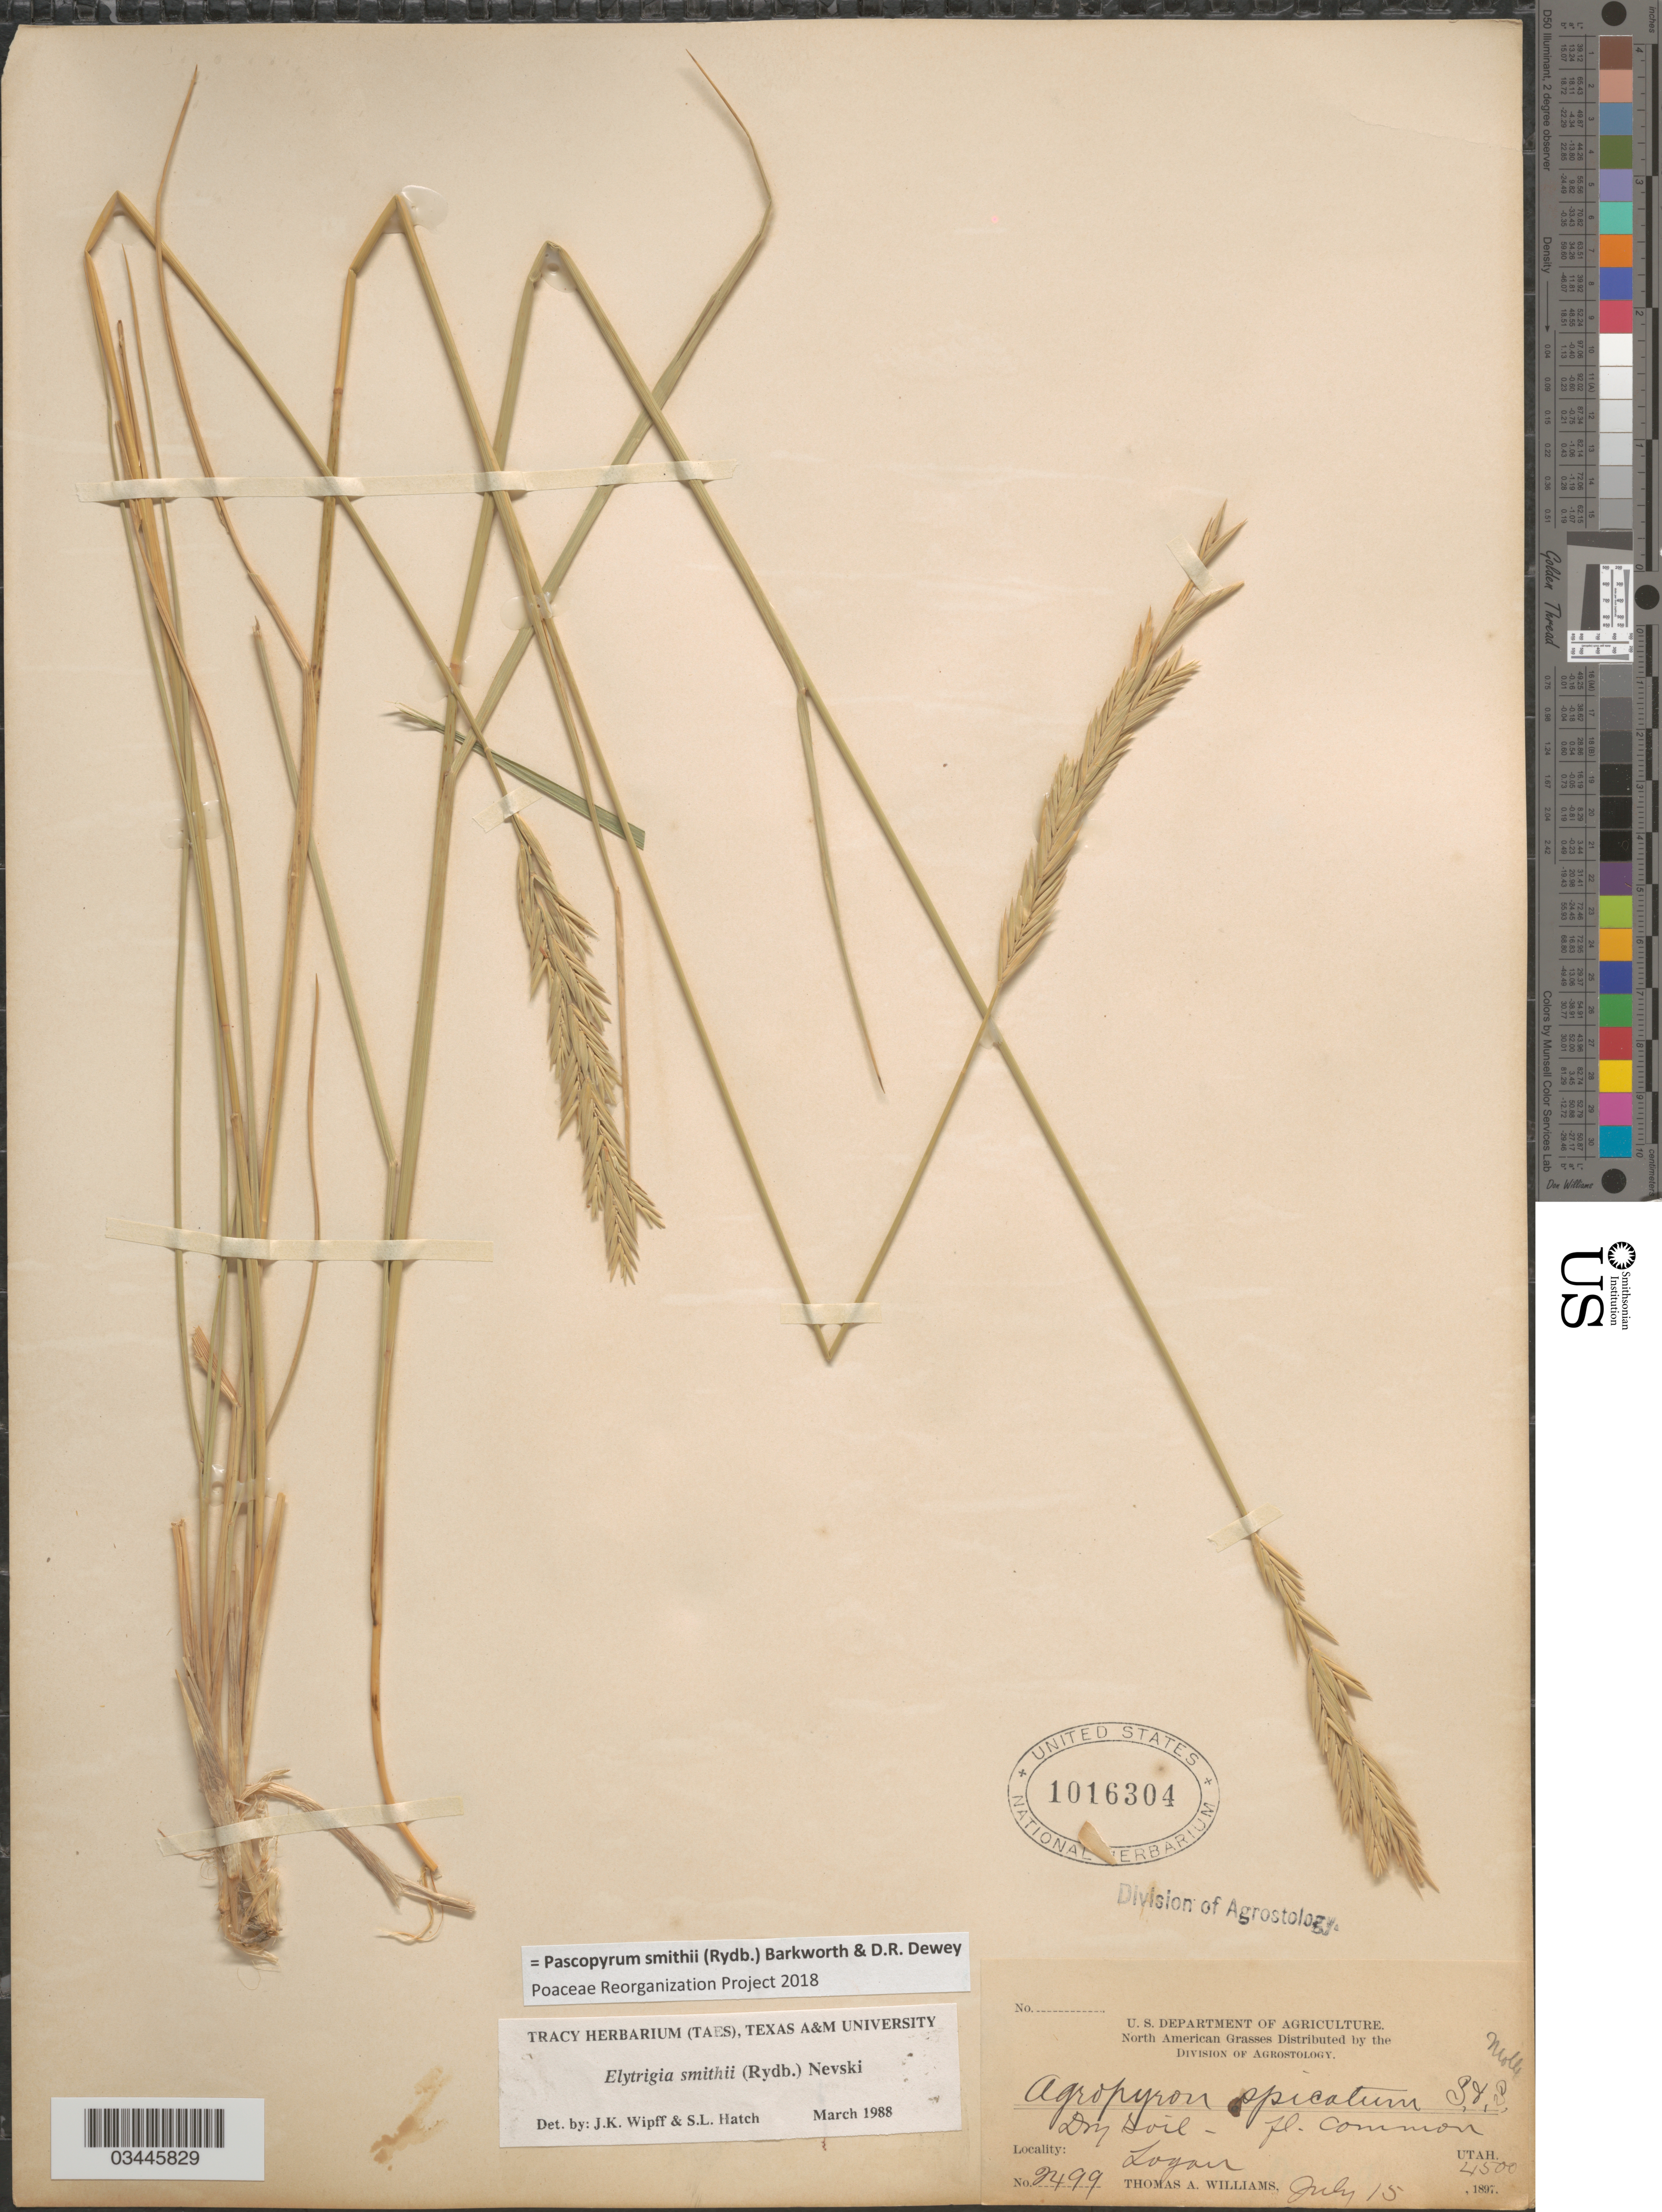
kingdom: Plantae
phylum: Tracheophyta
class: Liliopsida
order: Poales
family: Poaceae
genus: Pascopyrum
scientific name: Pascopyrum smithii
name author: (Rydb.) Barkworth & Dewey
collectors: T. A. Williams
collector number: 2499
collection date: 1897-07-15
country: United States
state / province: Utah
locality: Dry soil. Logan.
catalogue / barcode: US 1016304